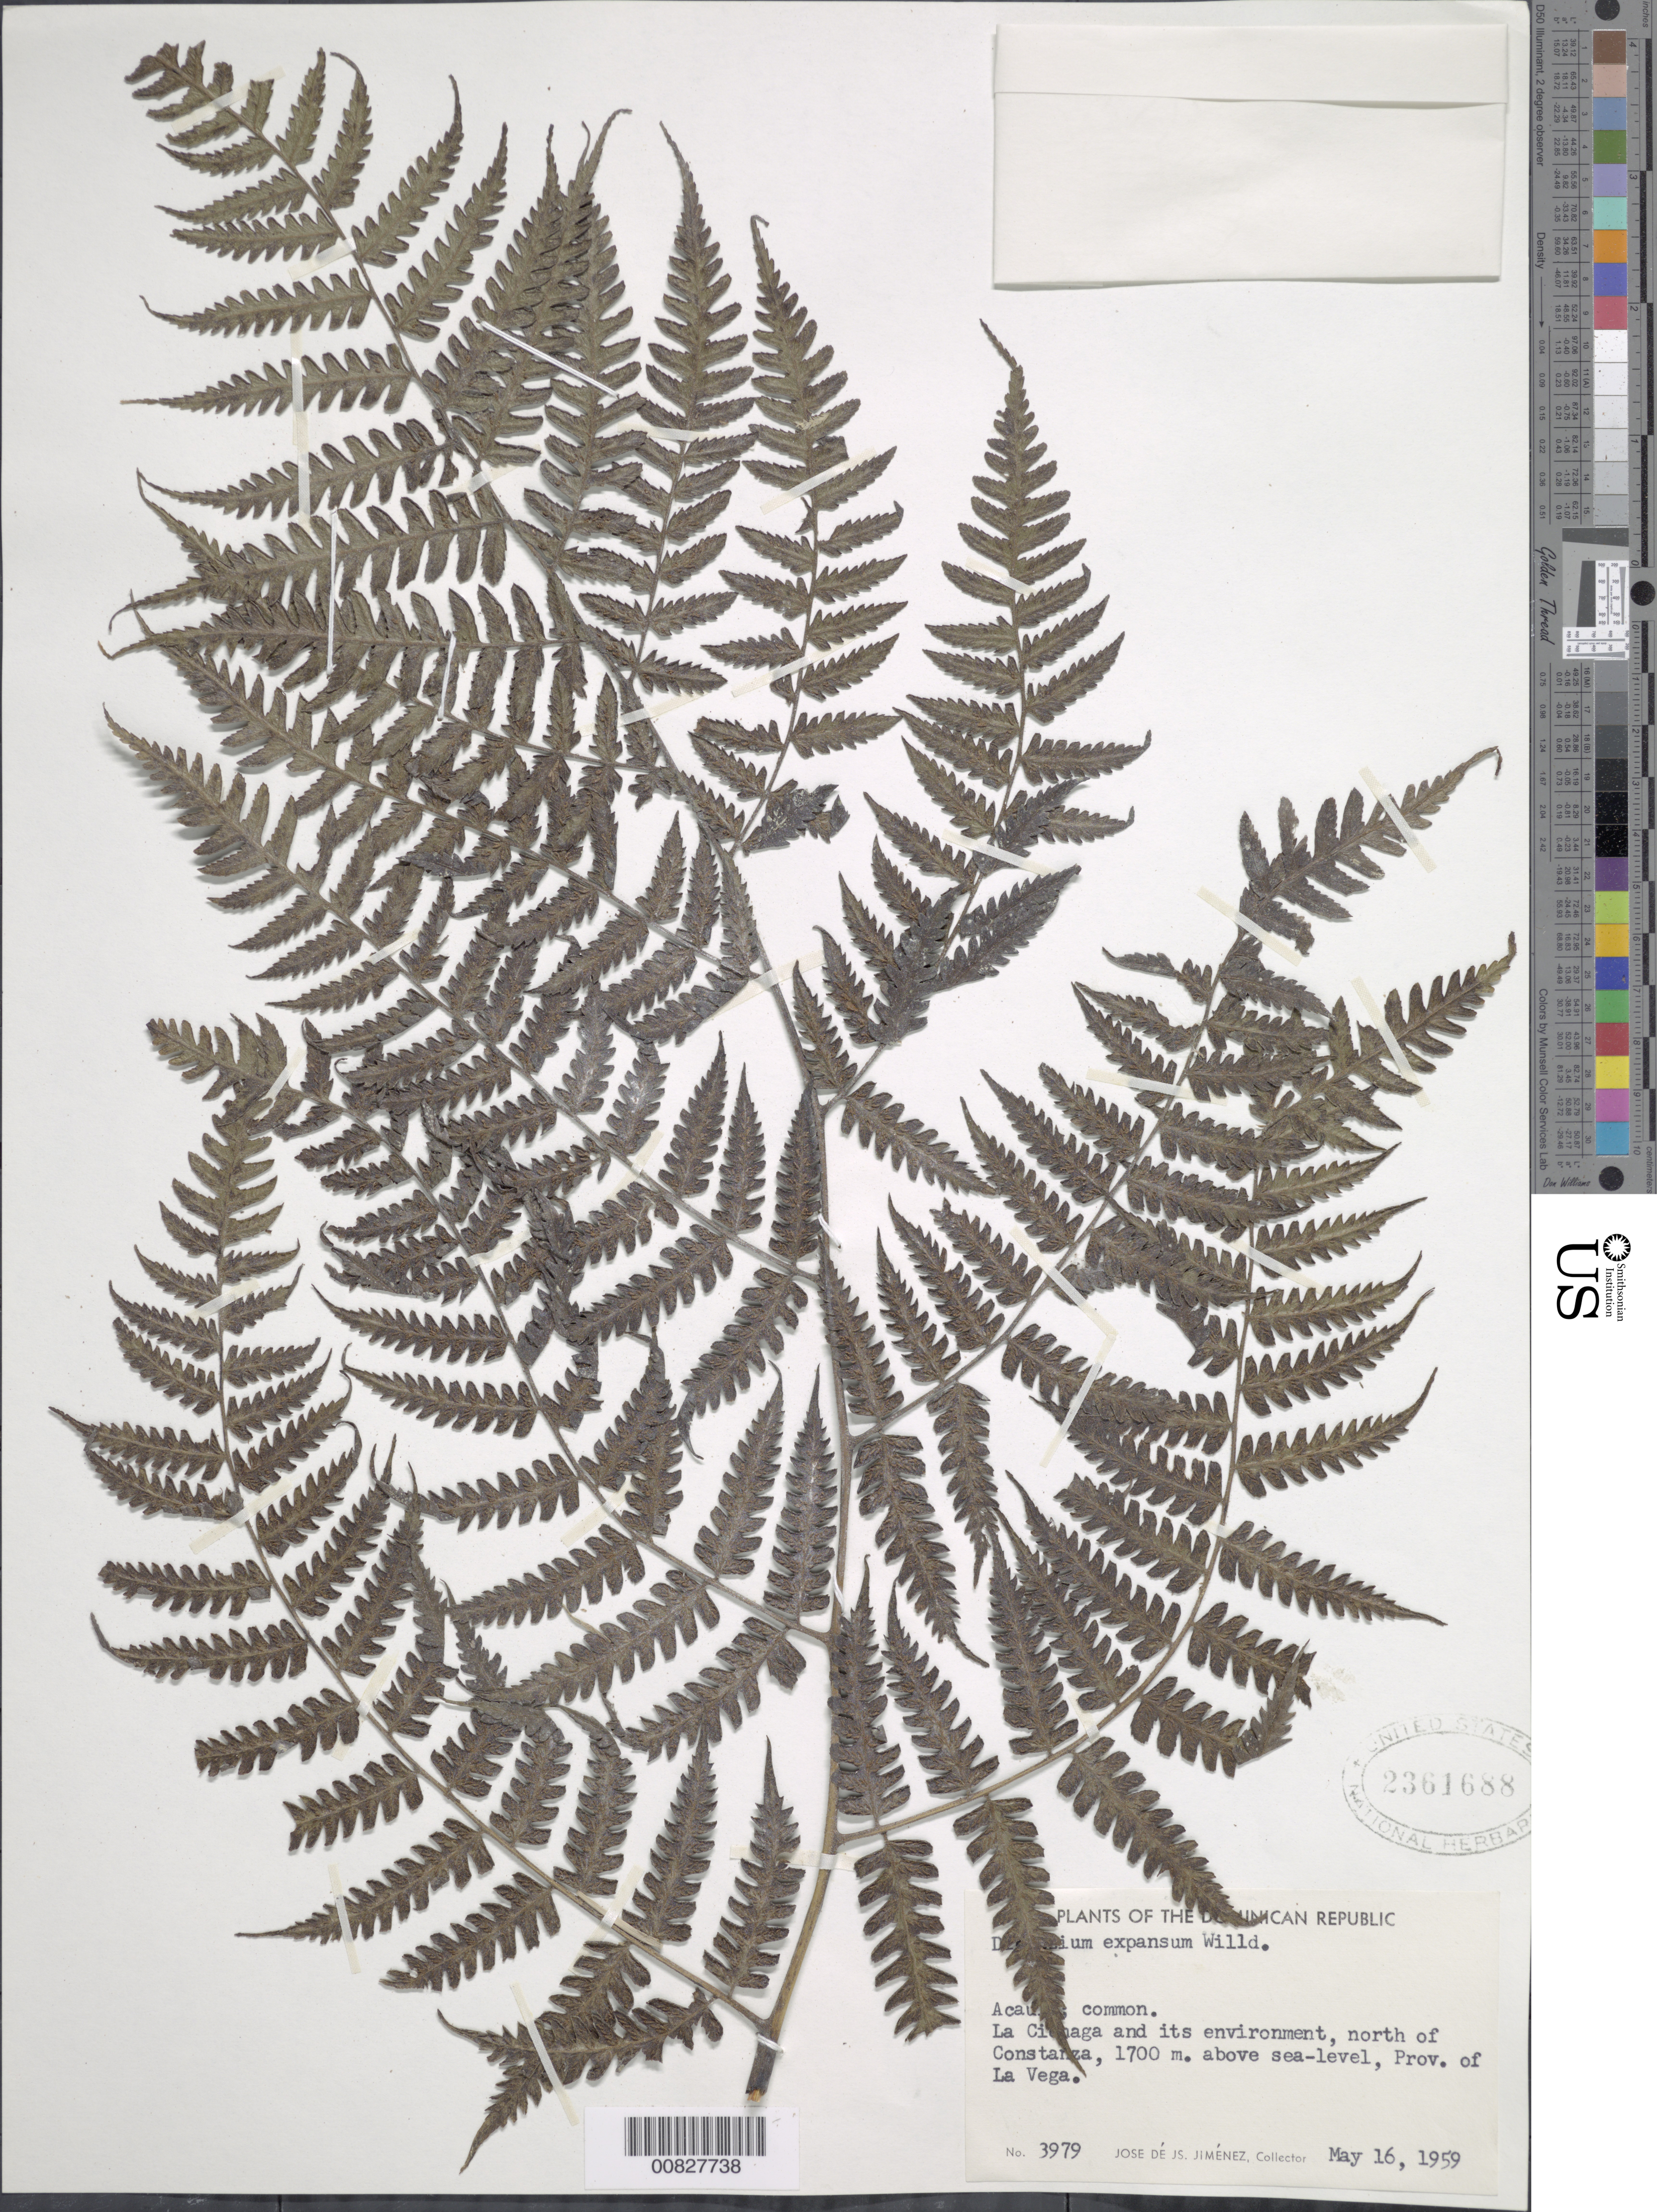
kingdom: Plantae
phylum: Tracheophyta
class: Polypodiopsida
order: Polypodiales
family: Athyriaceae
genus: Diplazium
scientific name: Diplazium expansum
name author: Willd.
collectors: J. J. Jiménez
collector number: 3979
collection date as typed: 16 May 1959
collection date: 1959-05-16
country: Dominican Republic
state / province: La Vega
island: Hispaniola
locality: La Cienaga, N of Constanza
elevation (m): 1700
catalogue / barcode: US 2361688